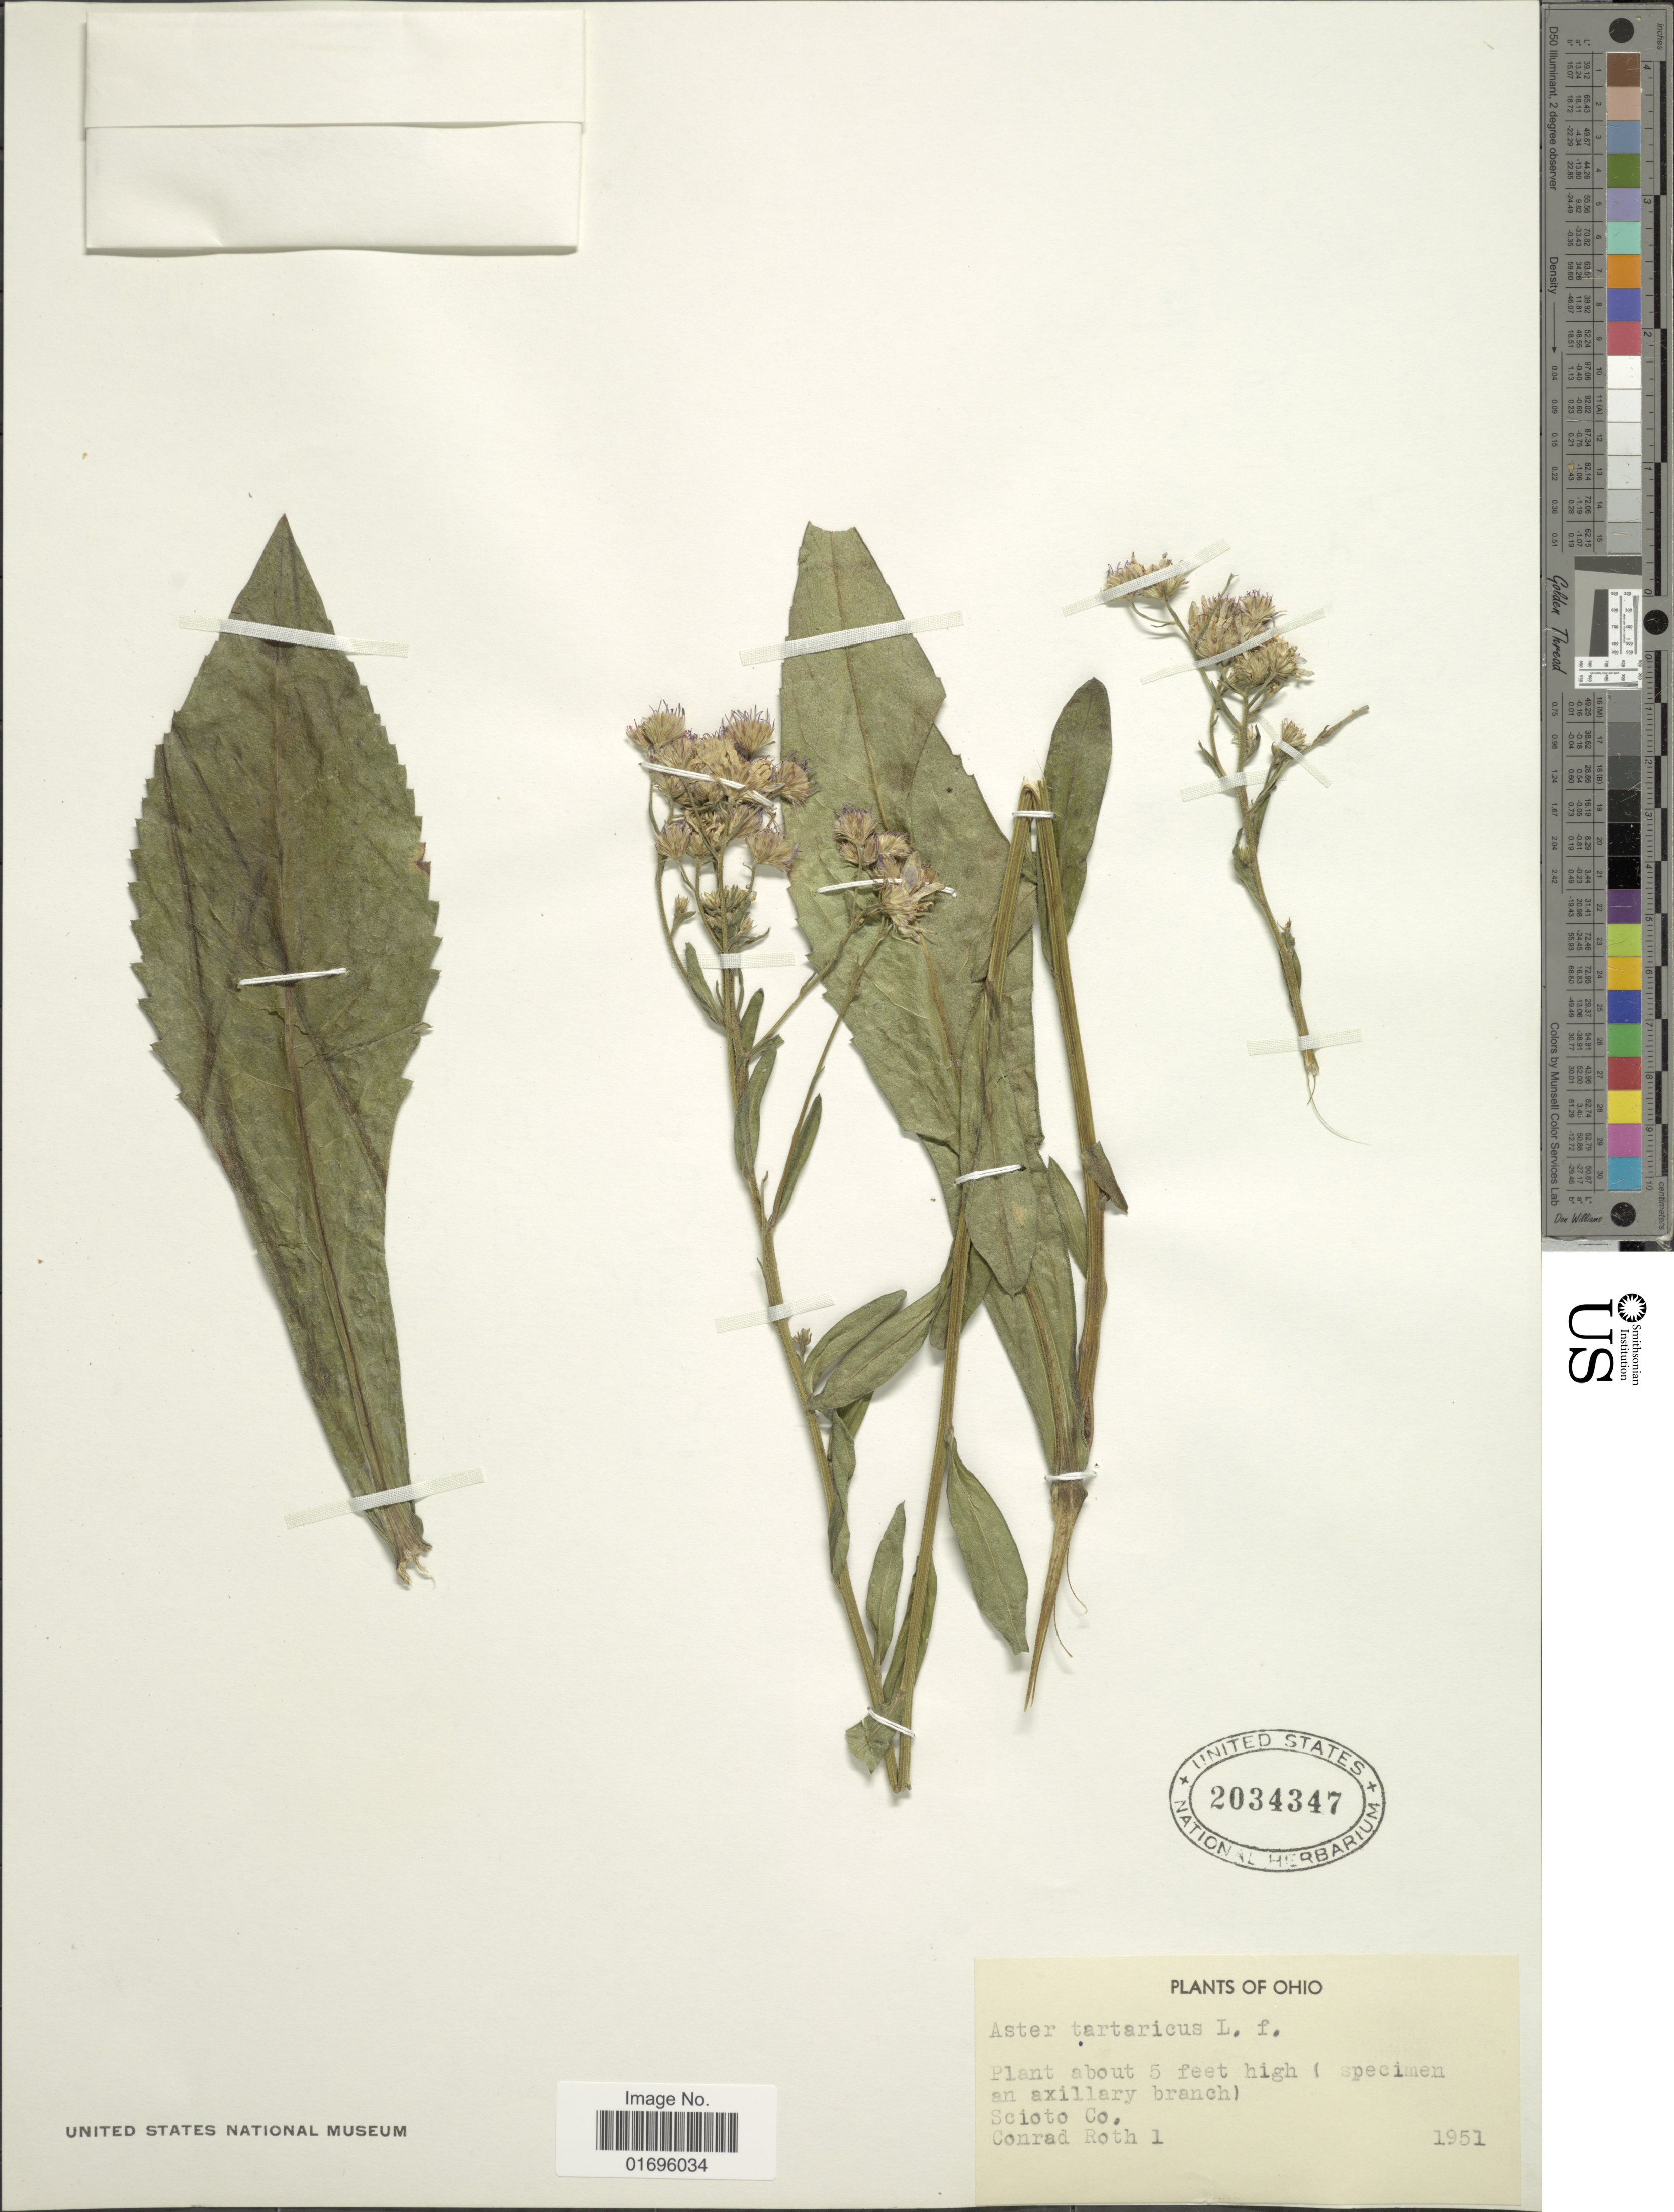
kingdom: Plantae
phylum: Tracheophyta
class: Magnoliopsida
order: Asterales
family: Asteraceae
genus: Aster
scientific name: Aster tataricus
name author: L. f.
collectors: C. Roth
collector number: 1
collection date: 1951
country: United States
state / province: Ohio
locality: Scioto Co.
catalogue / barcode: US 2034347